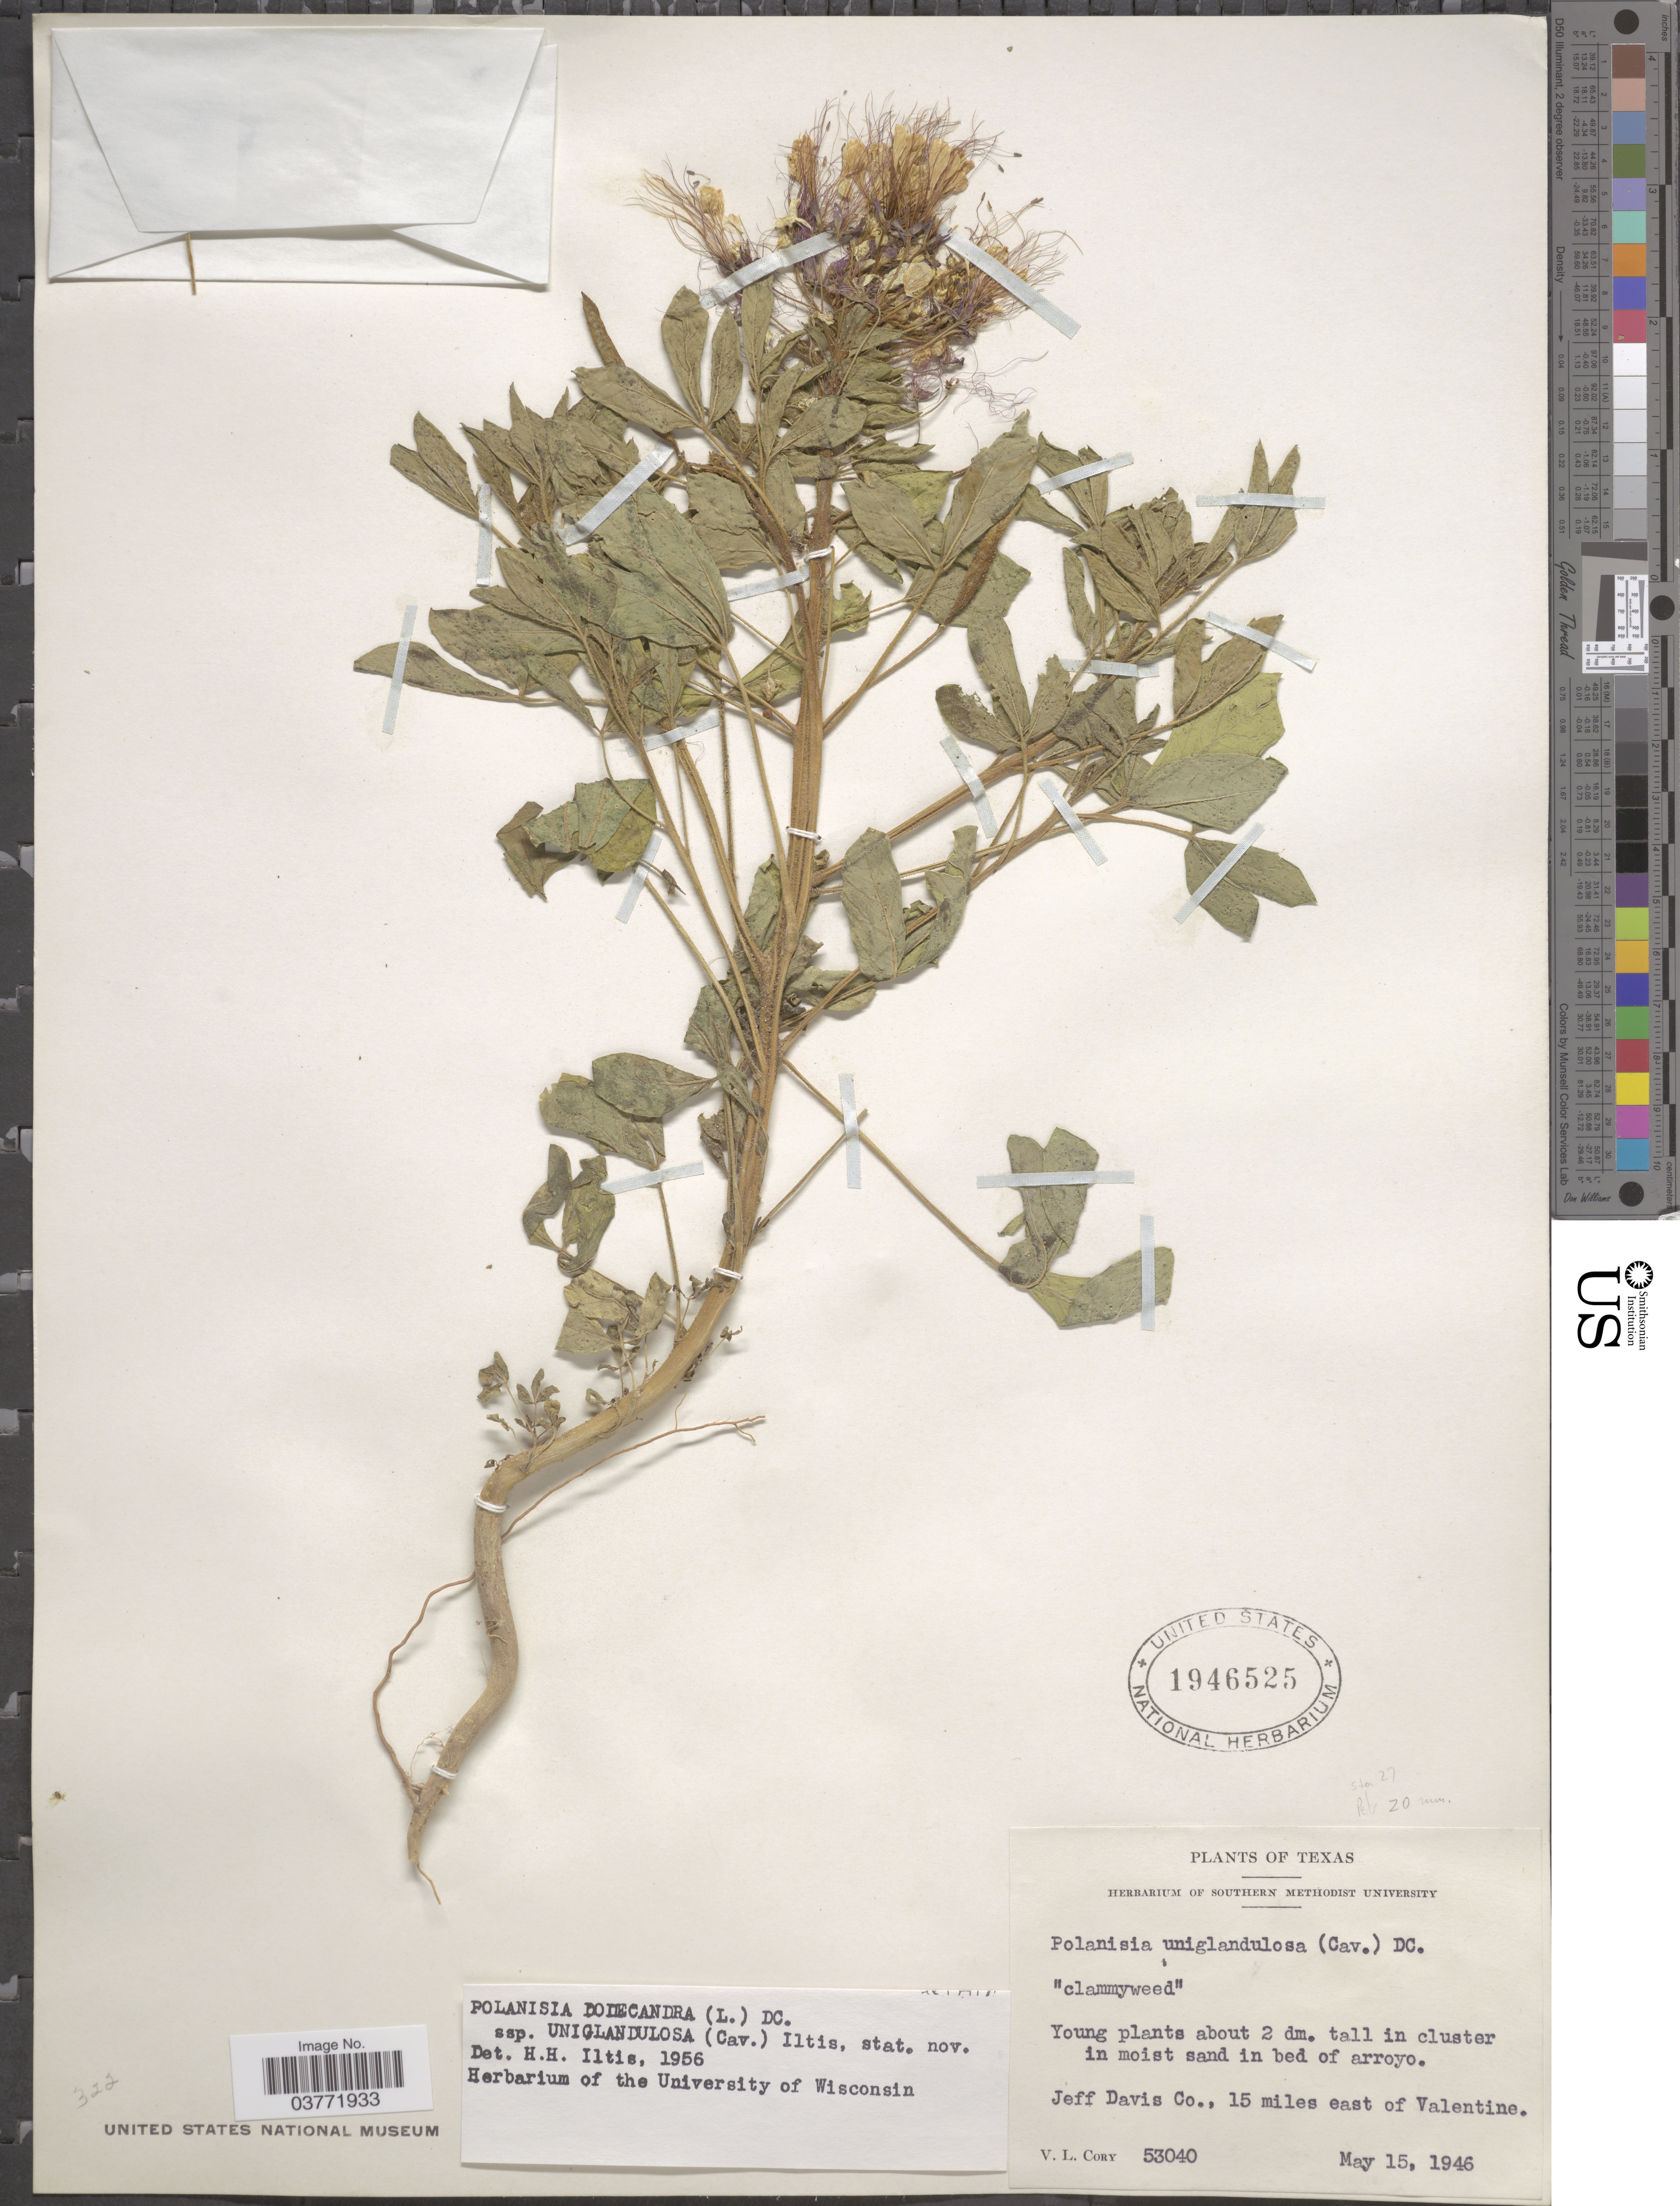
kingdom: Plantae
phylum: Tracheophyta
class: Magnoliopsida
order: Brassicales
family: Cleomaceae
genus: Polanisia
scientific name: Polanisia uniglandulosa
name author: (Cav.) DC.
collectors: V. Cory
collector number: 53040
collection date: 1946-05-15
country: United States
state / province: Texas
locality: In moist sand in bed of arroyo. Jeff Davis Co., 15 miles east of Valentine.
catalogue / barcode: US 1946525